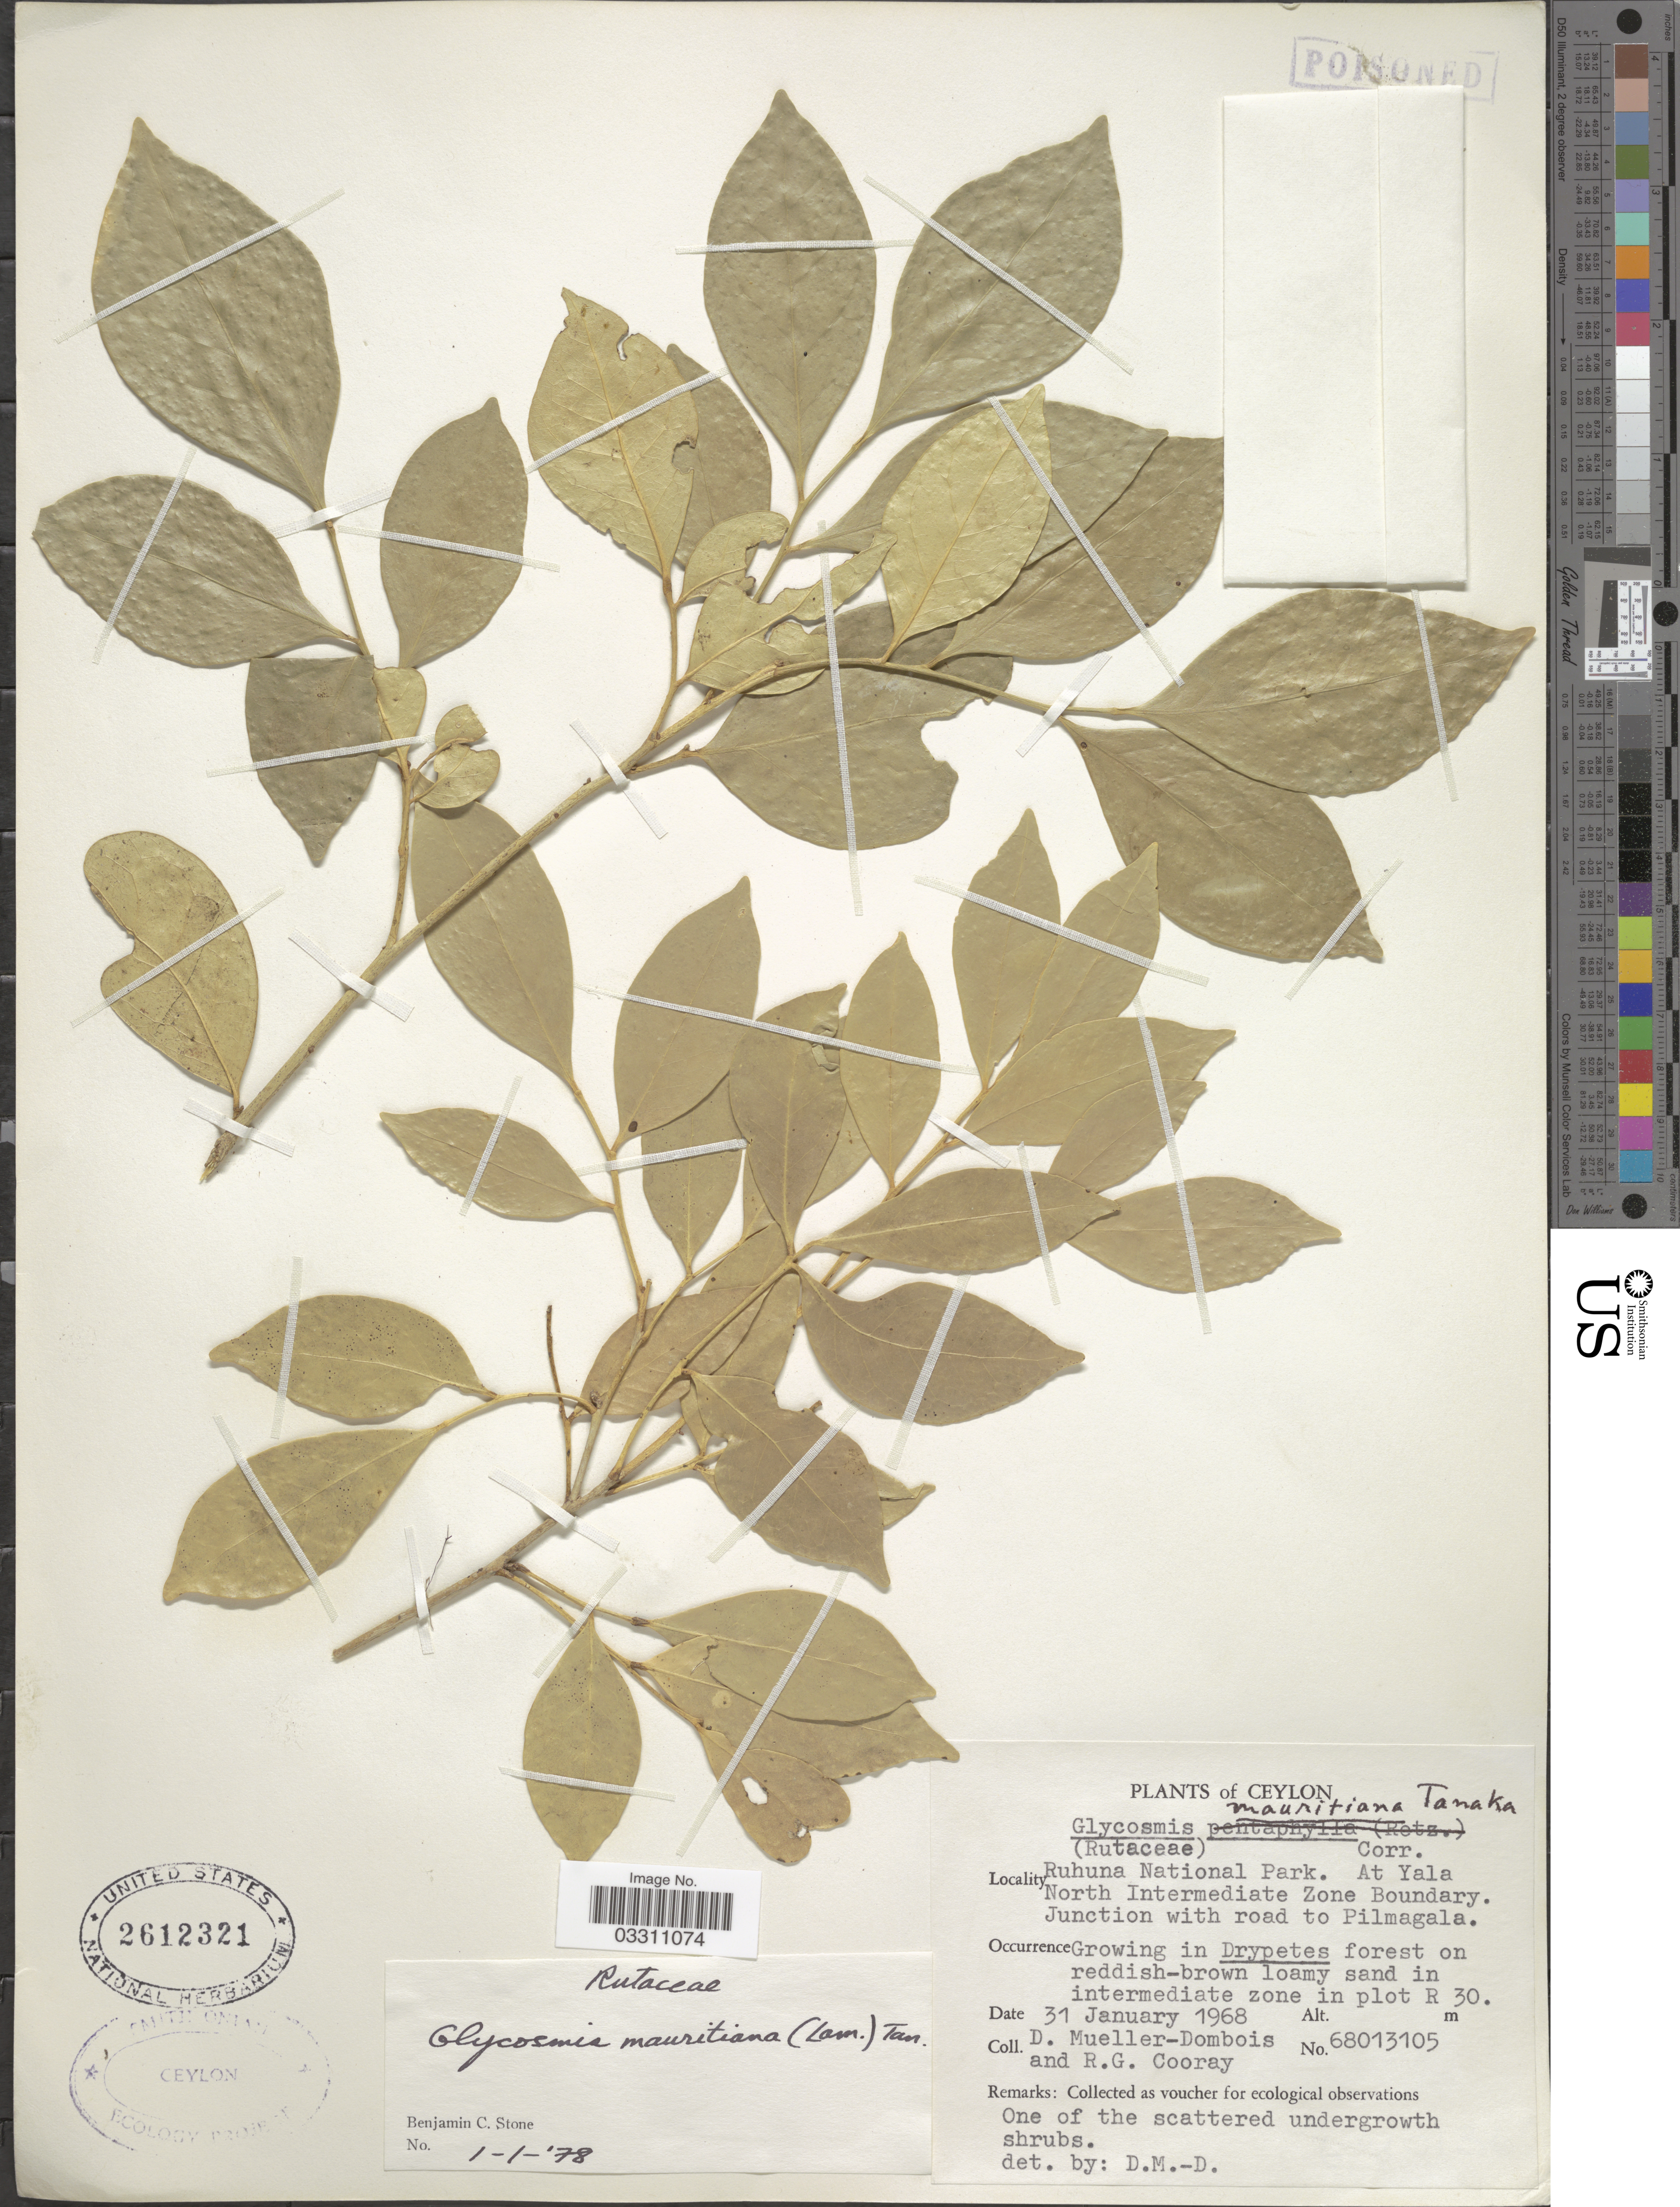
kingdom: Plantae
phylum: Tracheophyta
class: Magnoliopsida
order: Sapindales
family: Rutaceae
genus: Glycosmis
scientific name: Glycosmis mauritiana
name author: (Lamkey) Tanaka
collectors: D. Mueller-Dombois & R. Cooray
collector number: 68013105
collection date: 1968-01-31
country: Sri Lanka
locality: Ceylon, Ruhuna National Park. At Yala North Intermediate Zone Boundary. Junction with road to Pilmagala, in intermediate zone in plot R30.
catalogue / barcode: US 2612321